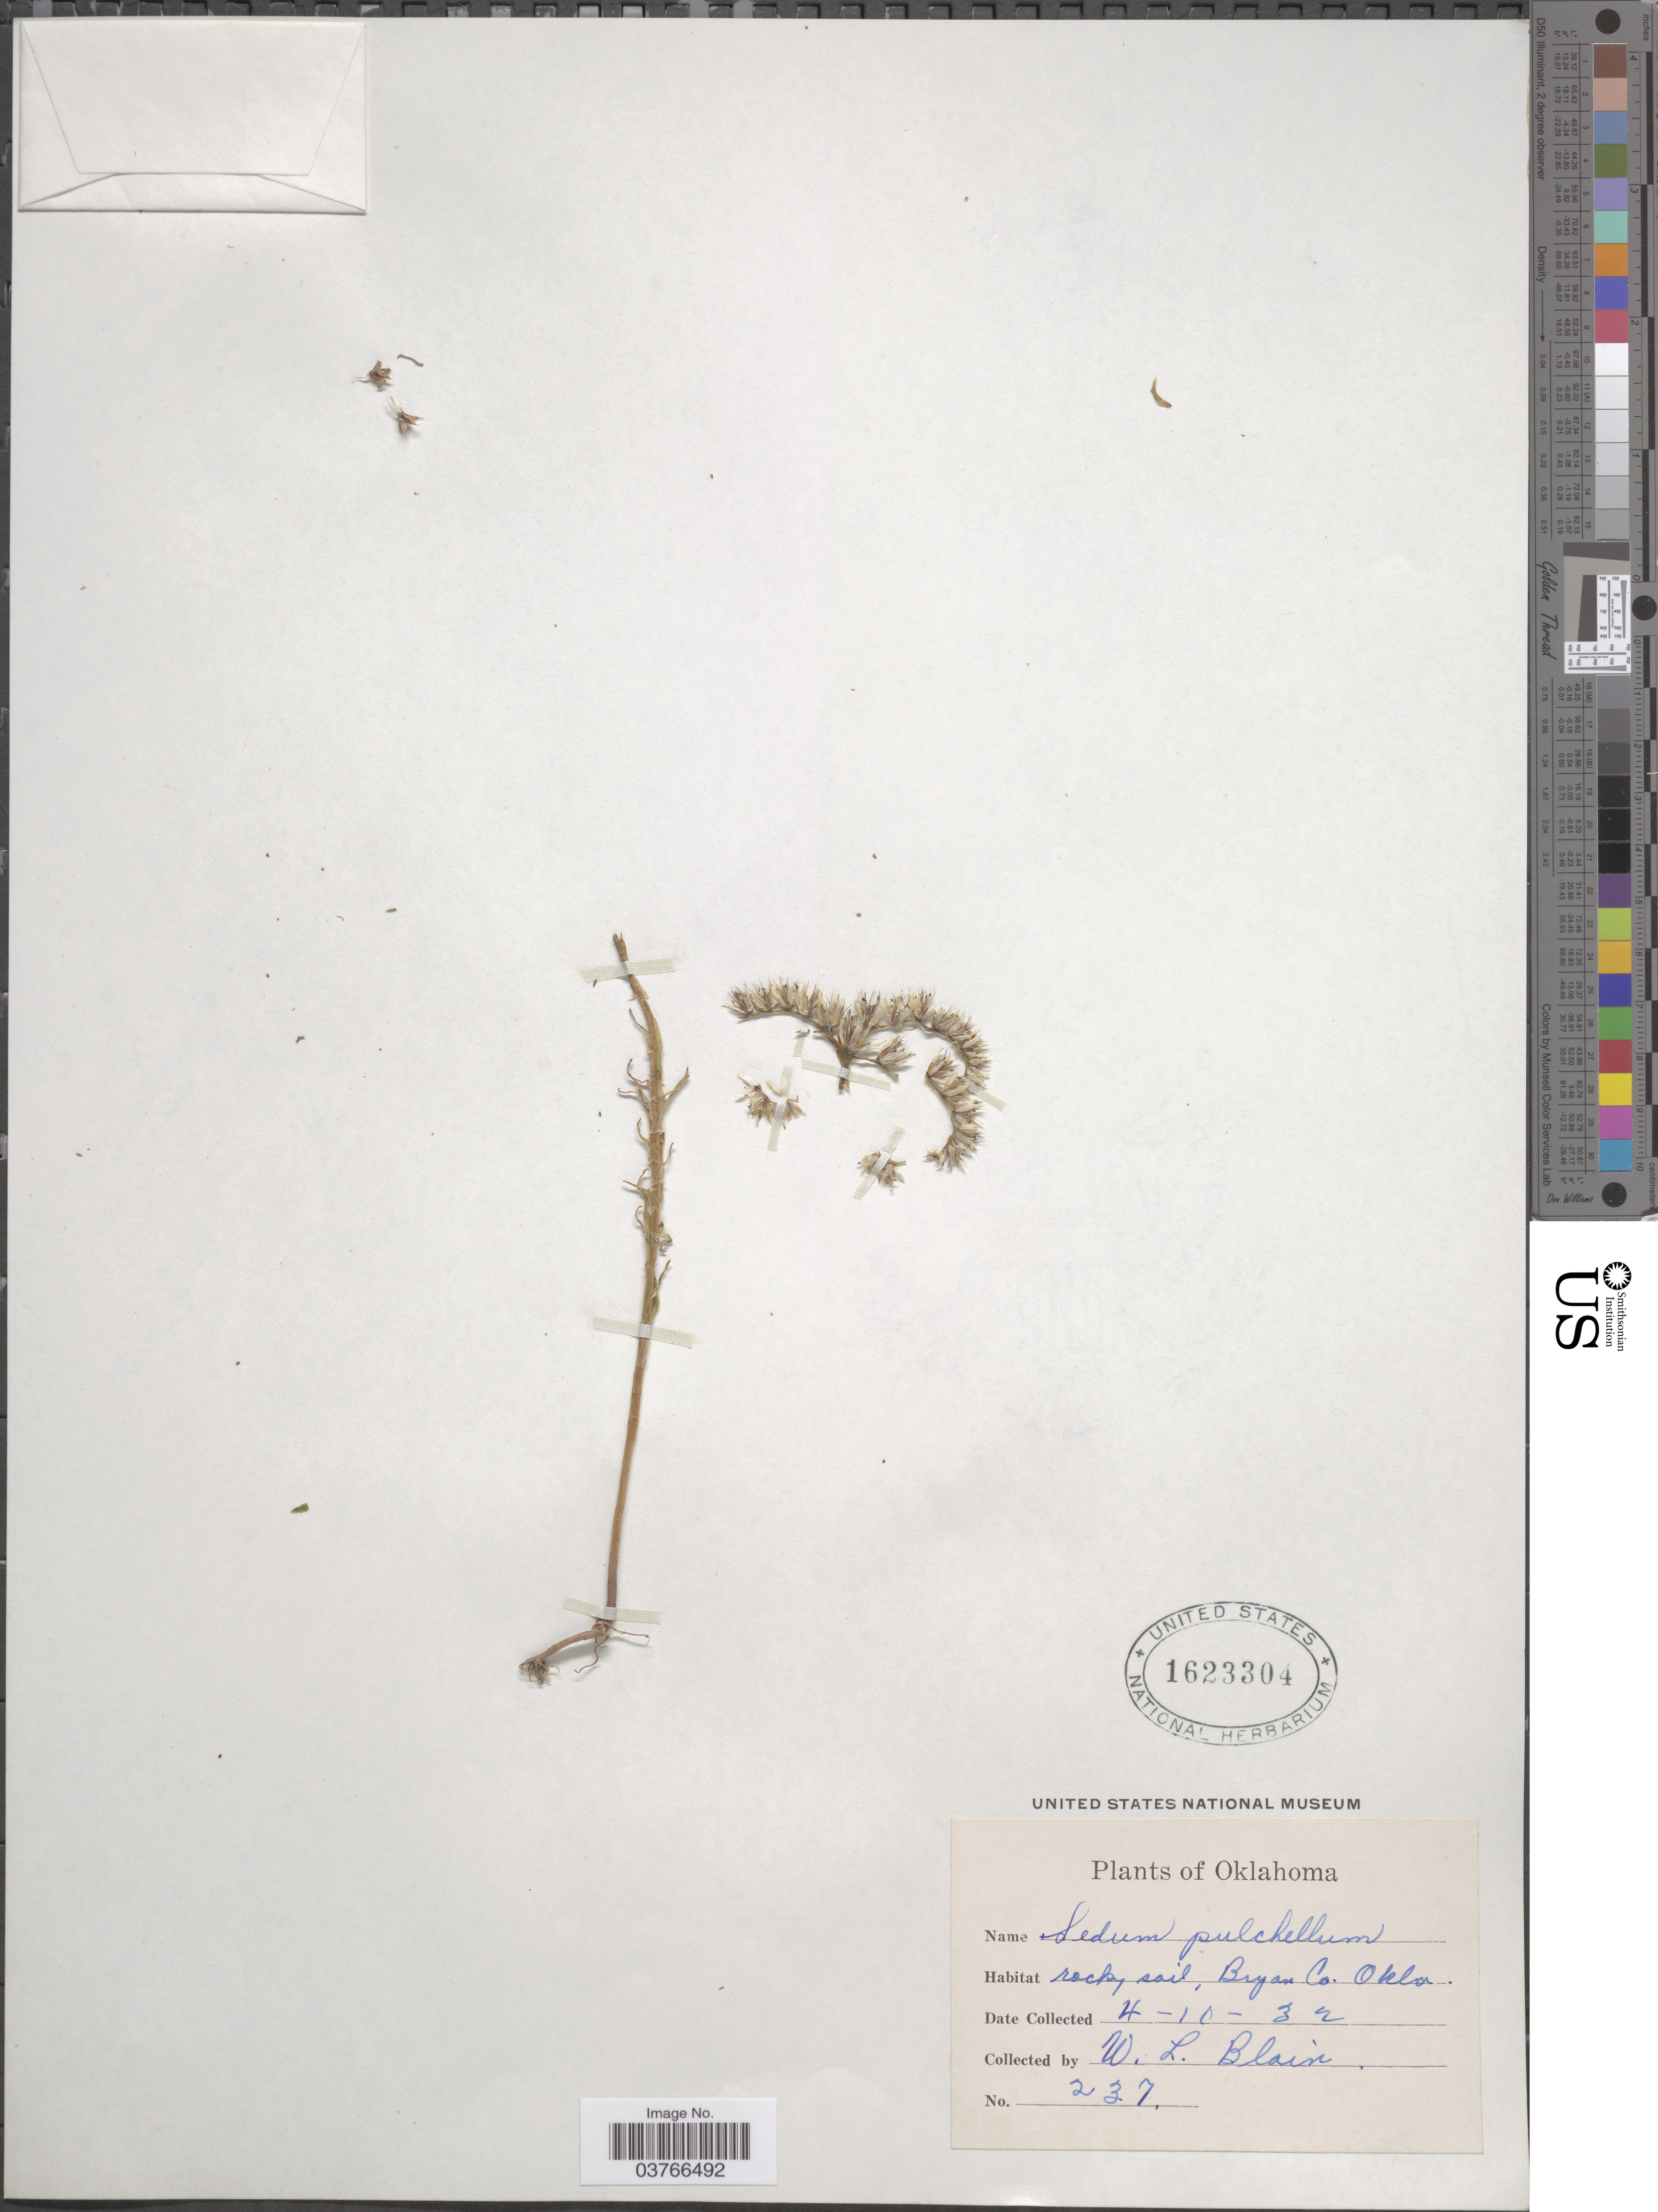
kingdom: Plantae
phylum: Tracheophyta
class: Magnoliopsida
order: Saxifragales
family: Crassulaceae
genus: Sedum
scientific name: Sedum pulchellum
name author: Michx.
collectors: W. Blain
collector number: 237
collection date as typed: Transcribed d/m/y: 10/4/32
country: United States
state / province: Oklahoma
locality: Bryan Co.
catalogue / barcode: US 1623304